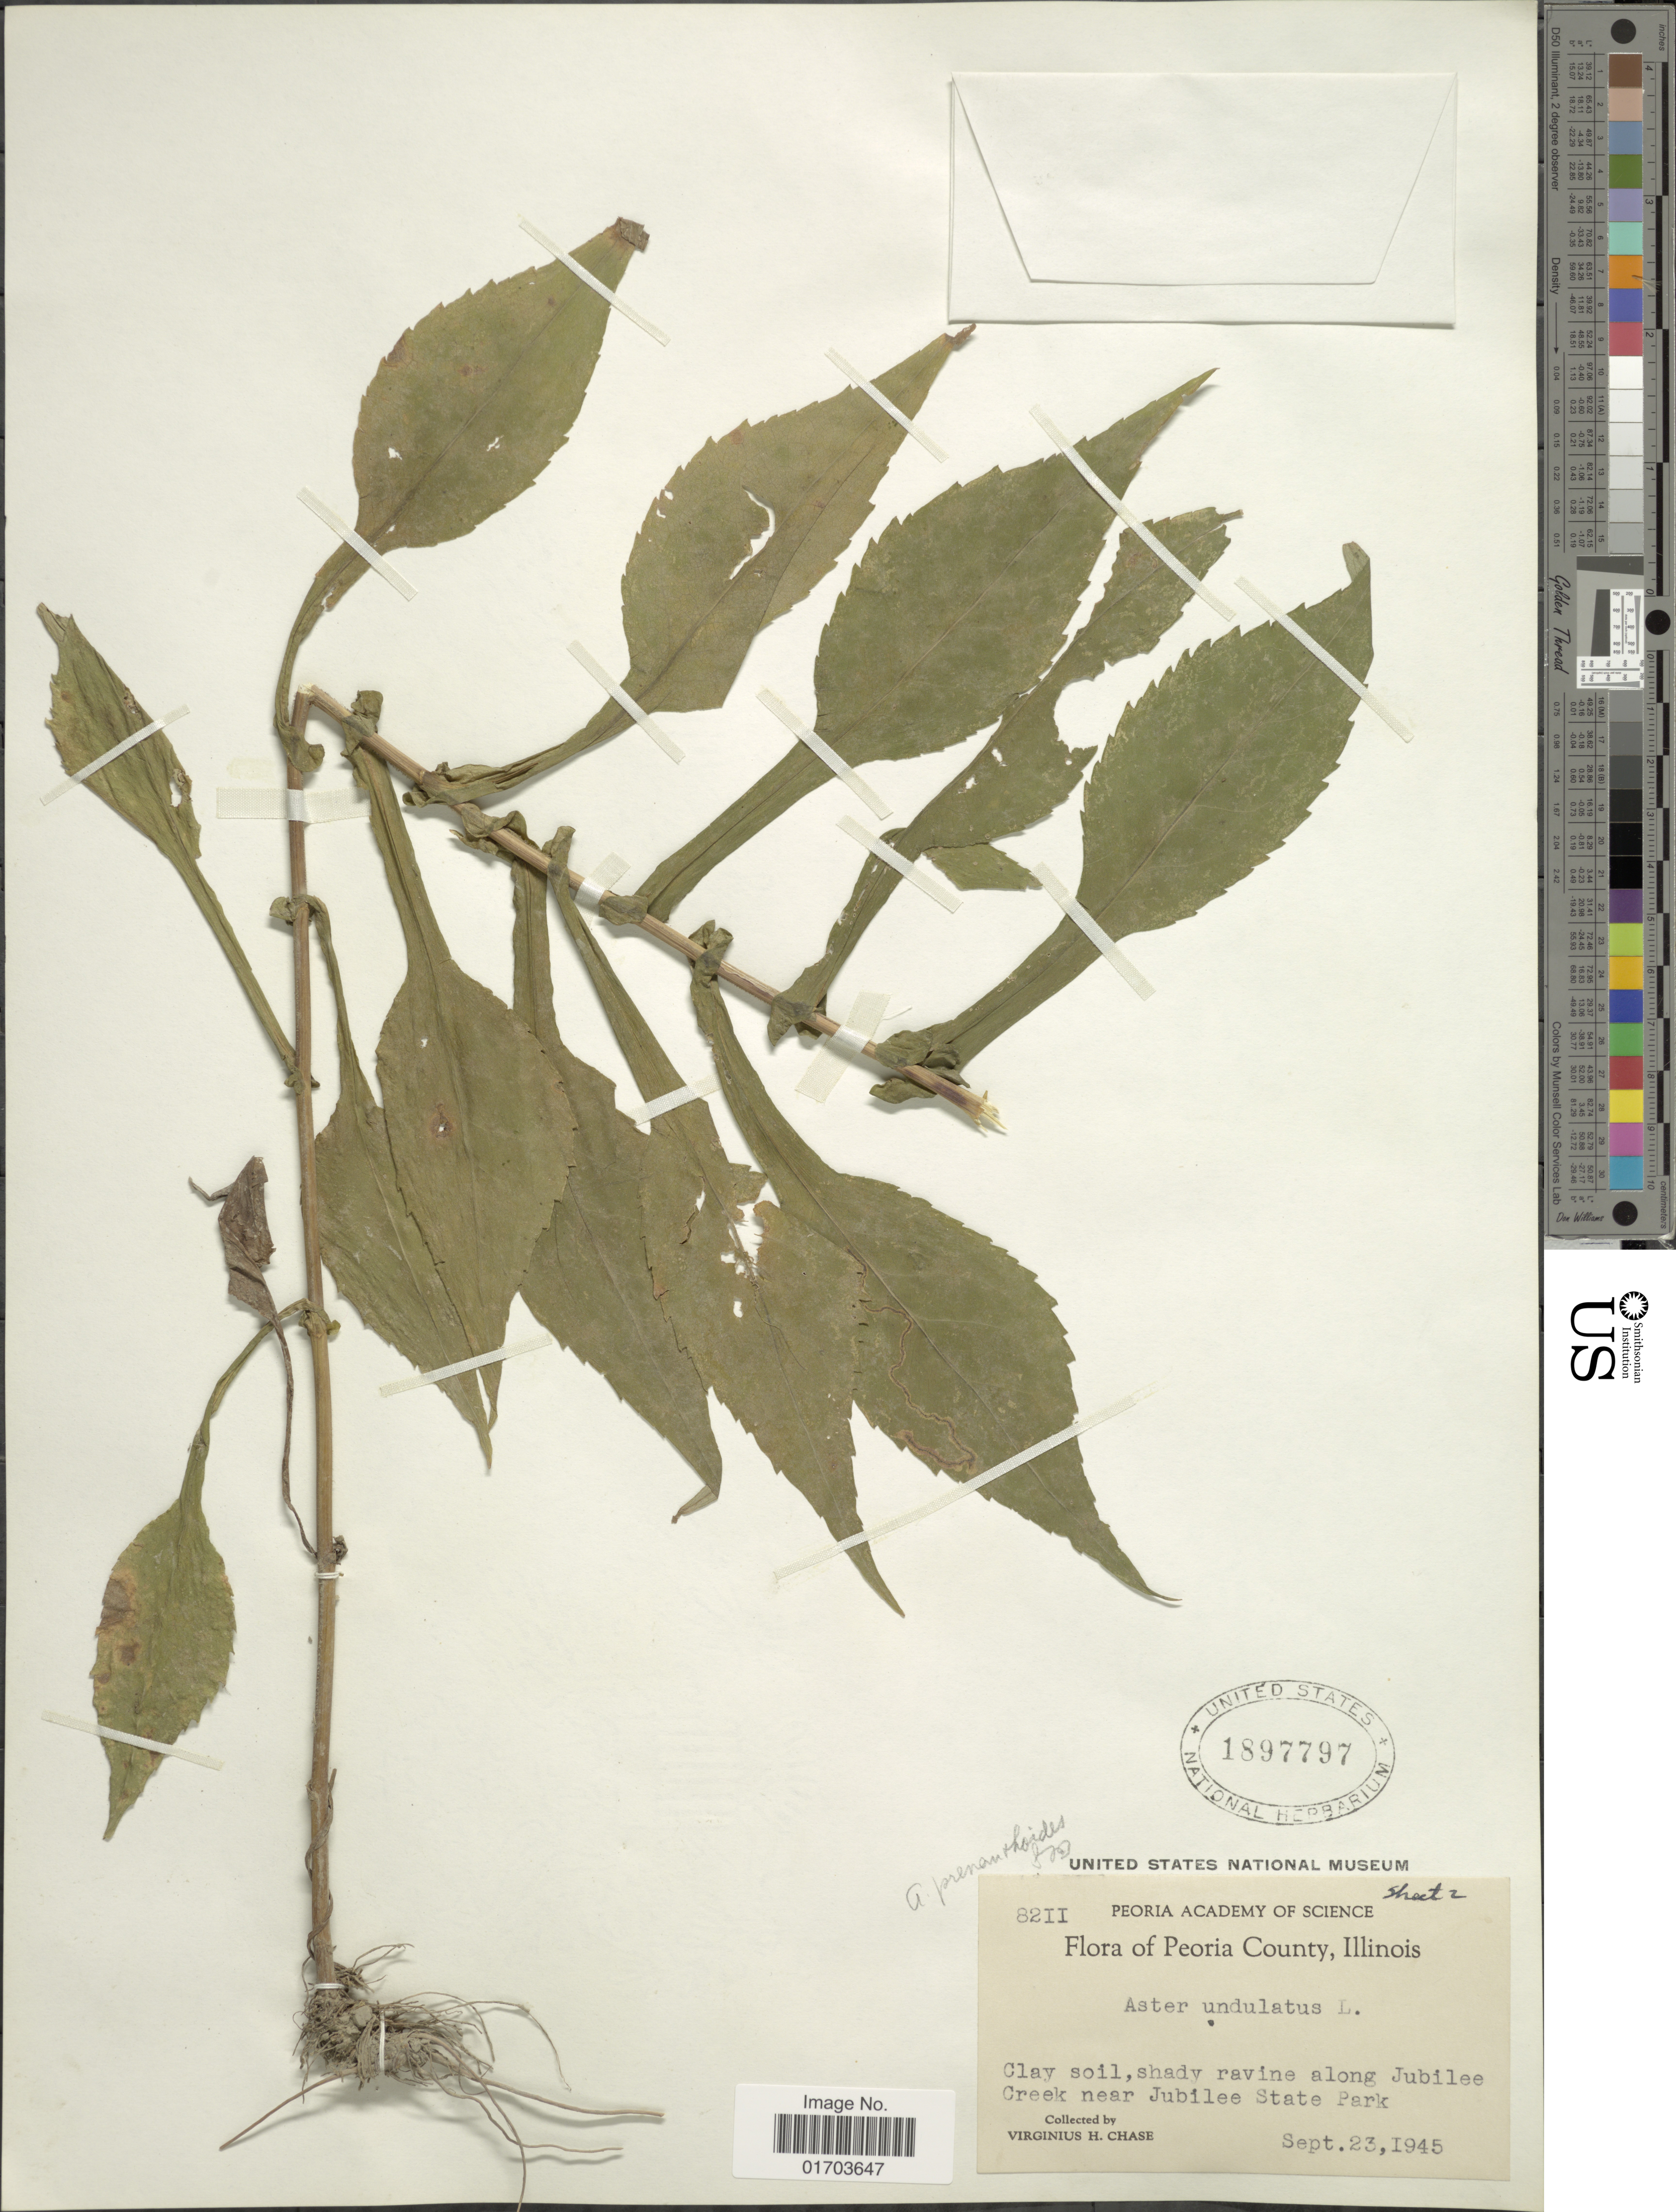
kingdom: Plantae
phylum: Tracheophyta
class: Magnoliopsida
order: Asterales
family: Asteraceae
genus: Symphyotrichum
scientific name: Symphyotrichum undulatum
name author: (L.) G.L. Nesom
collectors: V. H. Chase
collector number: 82II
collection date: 1945-09-23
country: United States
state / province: Illinois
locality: Peoria County, Illinois. Clay soil, shady ravine along Jubilee Creek near Jubilee State Park.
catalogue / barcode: US 1897797